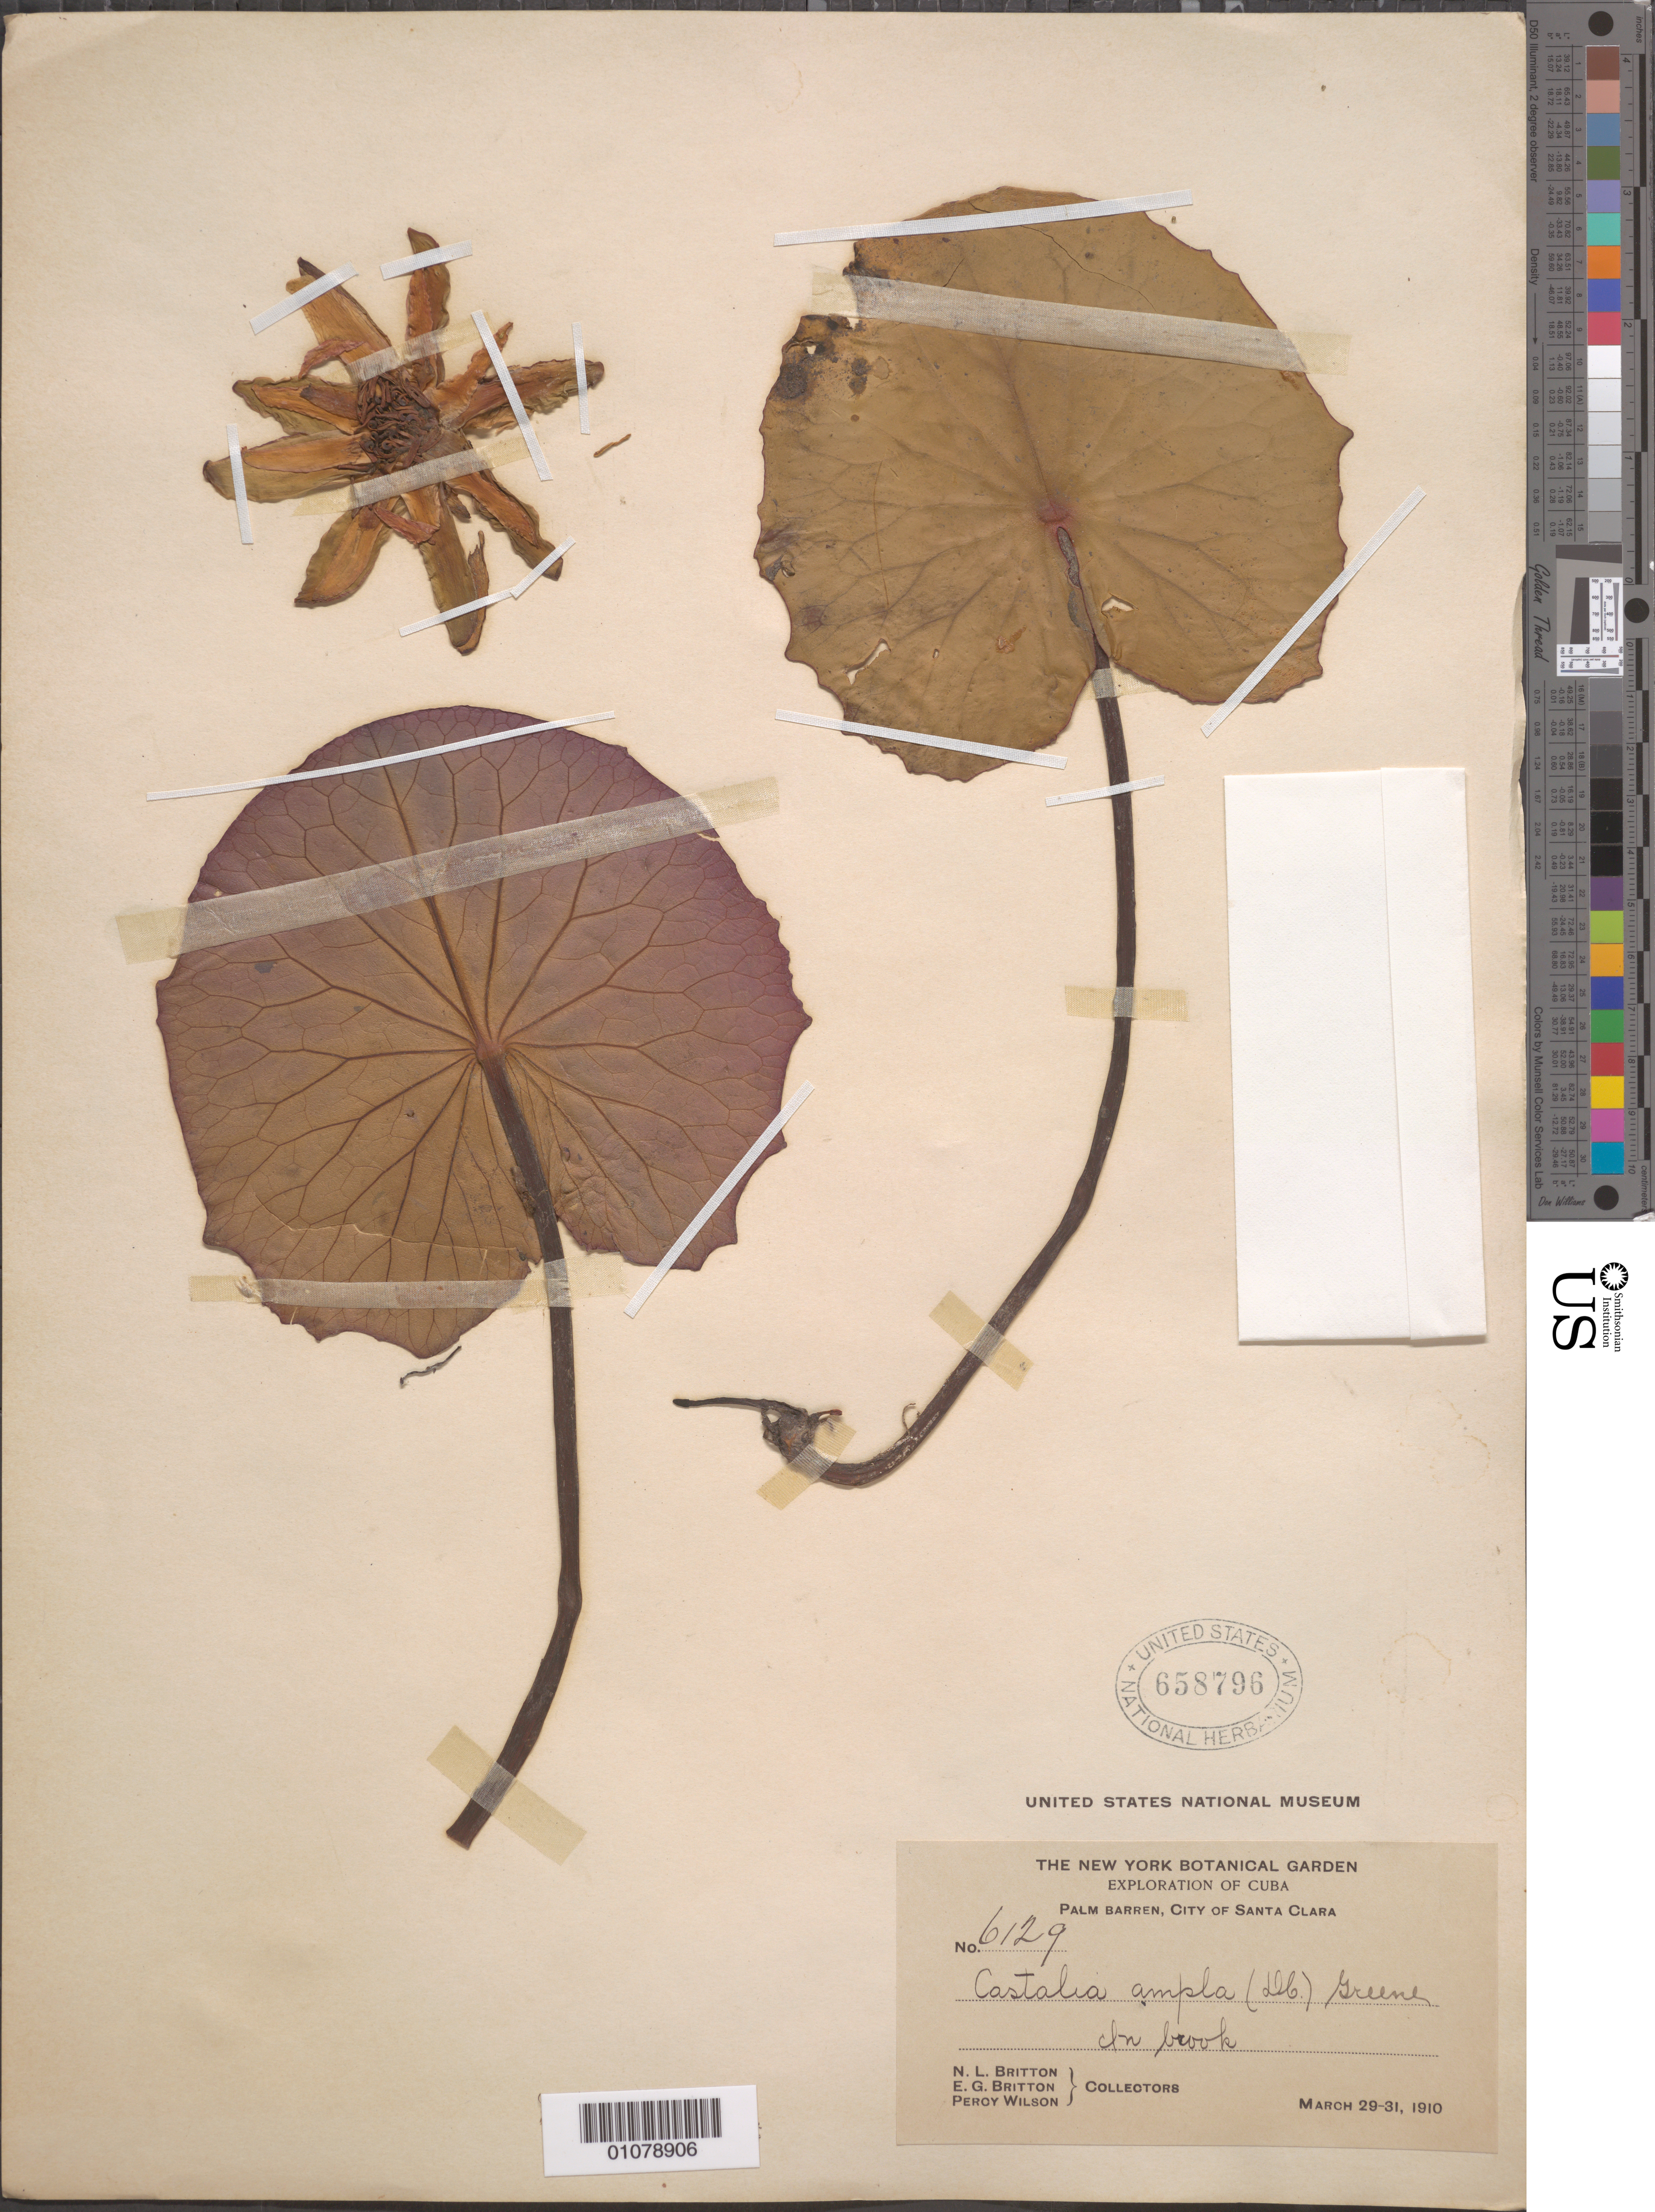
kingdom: Plantae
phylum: Tracheophyta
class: Magnoliopsida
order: Nymphaeales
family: Nymphaeaceae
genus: Nymphaea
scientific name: Nymphaea rudgeana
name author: G. Mey.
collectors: N. Britton, E. G. Britton & P. Wilson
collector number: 6129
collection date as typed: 29 Mar 1910 to 30 Mar 1910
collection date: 1910-03-29/1910-03-30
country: Cuba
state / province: Villa Clara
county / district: Caibarién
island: Cuba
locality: City of Santa Clara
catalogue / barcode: US 659796